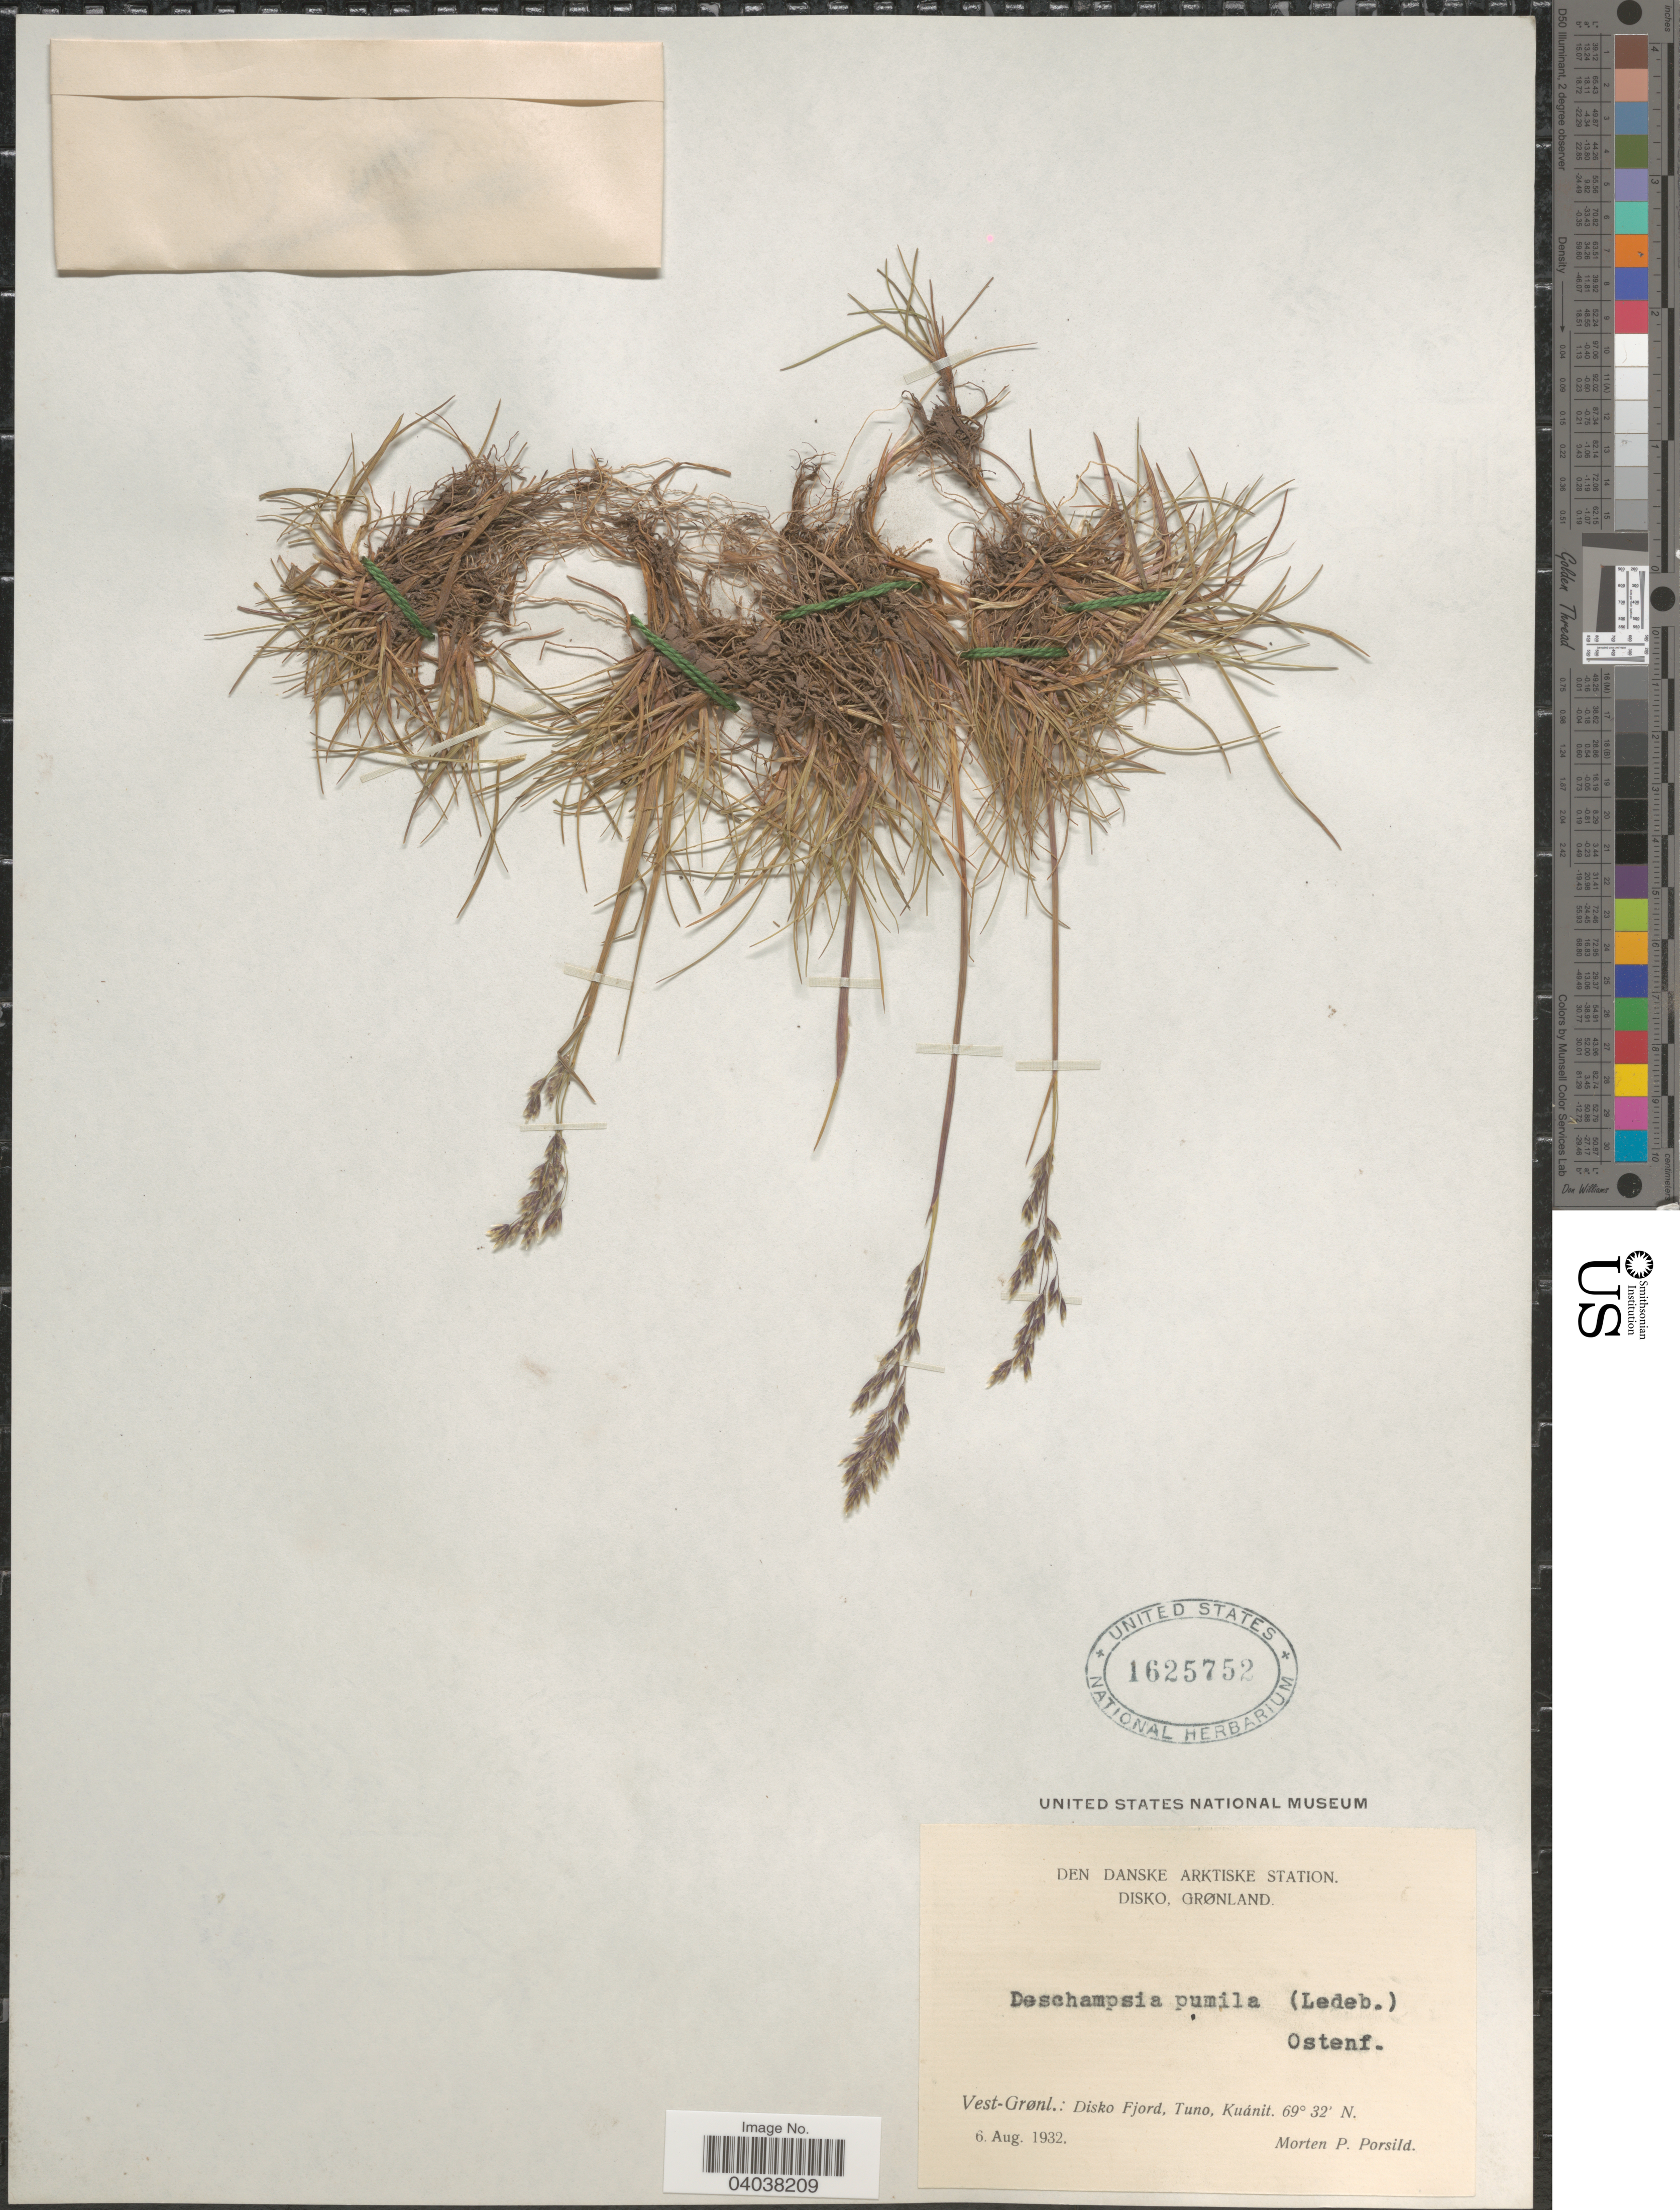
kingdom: Plantae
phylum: Tracheophyta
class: Liliopsida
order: Poales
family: Poaceae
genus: Deschampsia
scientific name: Deschampsia cespitosa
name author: (L.) P. Beauv.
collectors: M. P. Porsild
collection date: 1932-08-06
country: Greenland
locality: Den Danske Arktiske Station. Disko. Grønland. Vest-Grønl.: Disko Fjord, Tuno, Kuánit.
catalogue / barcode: US 1625752